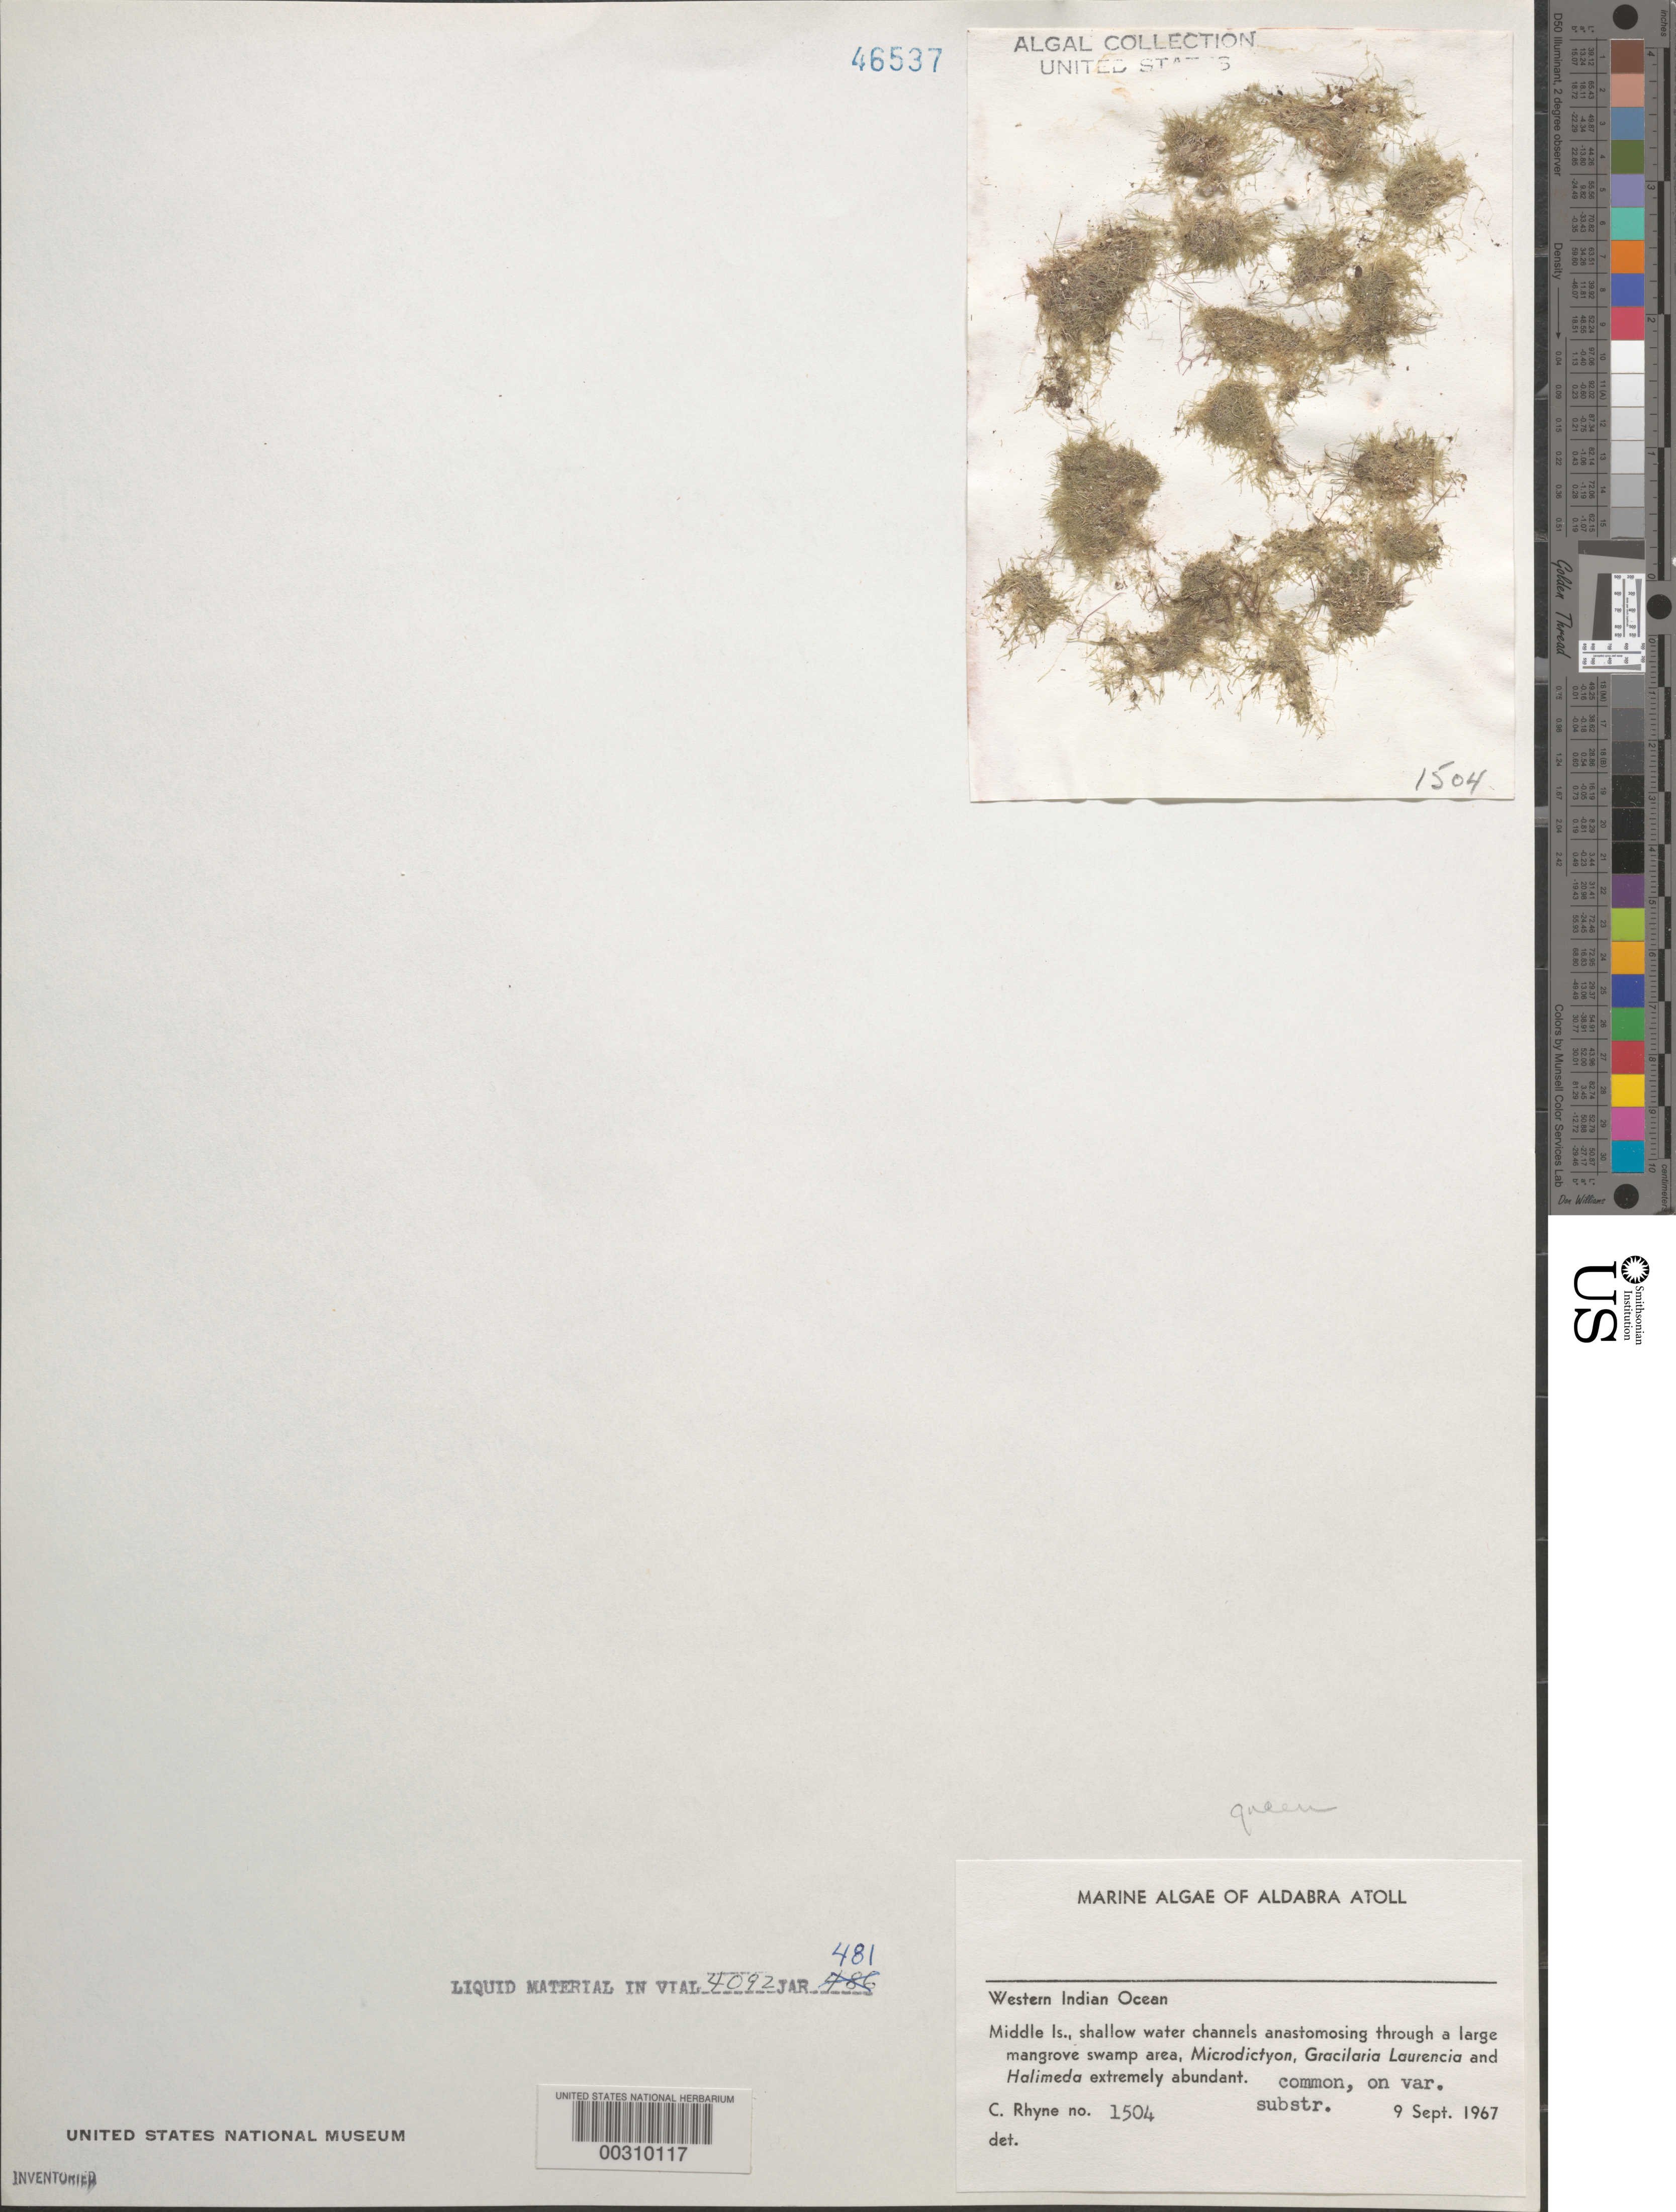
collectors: C. Rhyne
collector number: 1504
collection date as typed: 09 Sep 1967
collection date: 1967-09-09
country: Seychelles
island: Aldabra Atoll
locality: Middle Islet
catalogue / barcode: US 46537